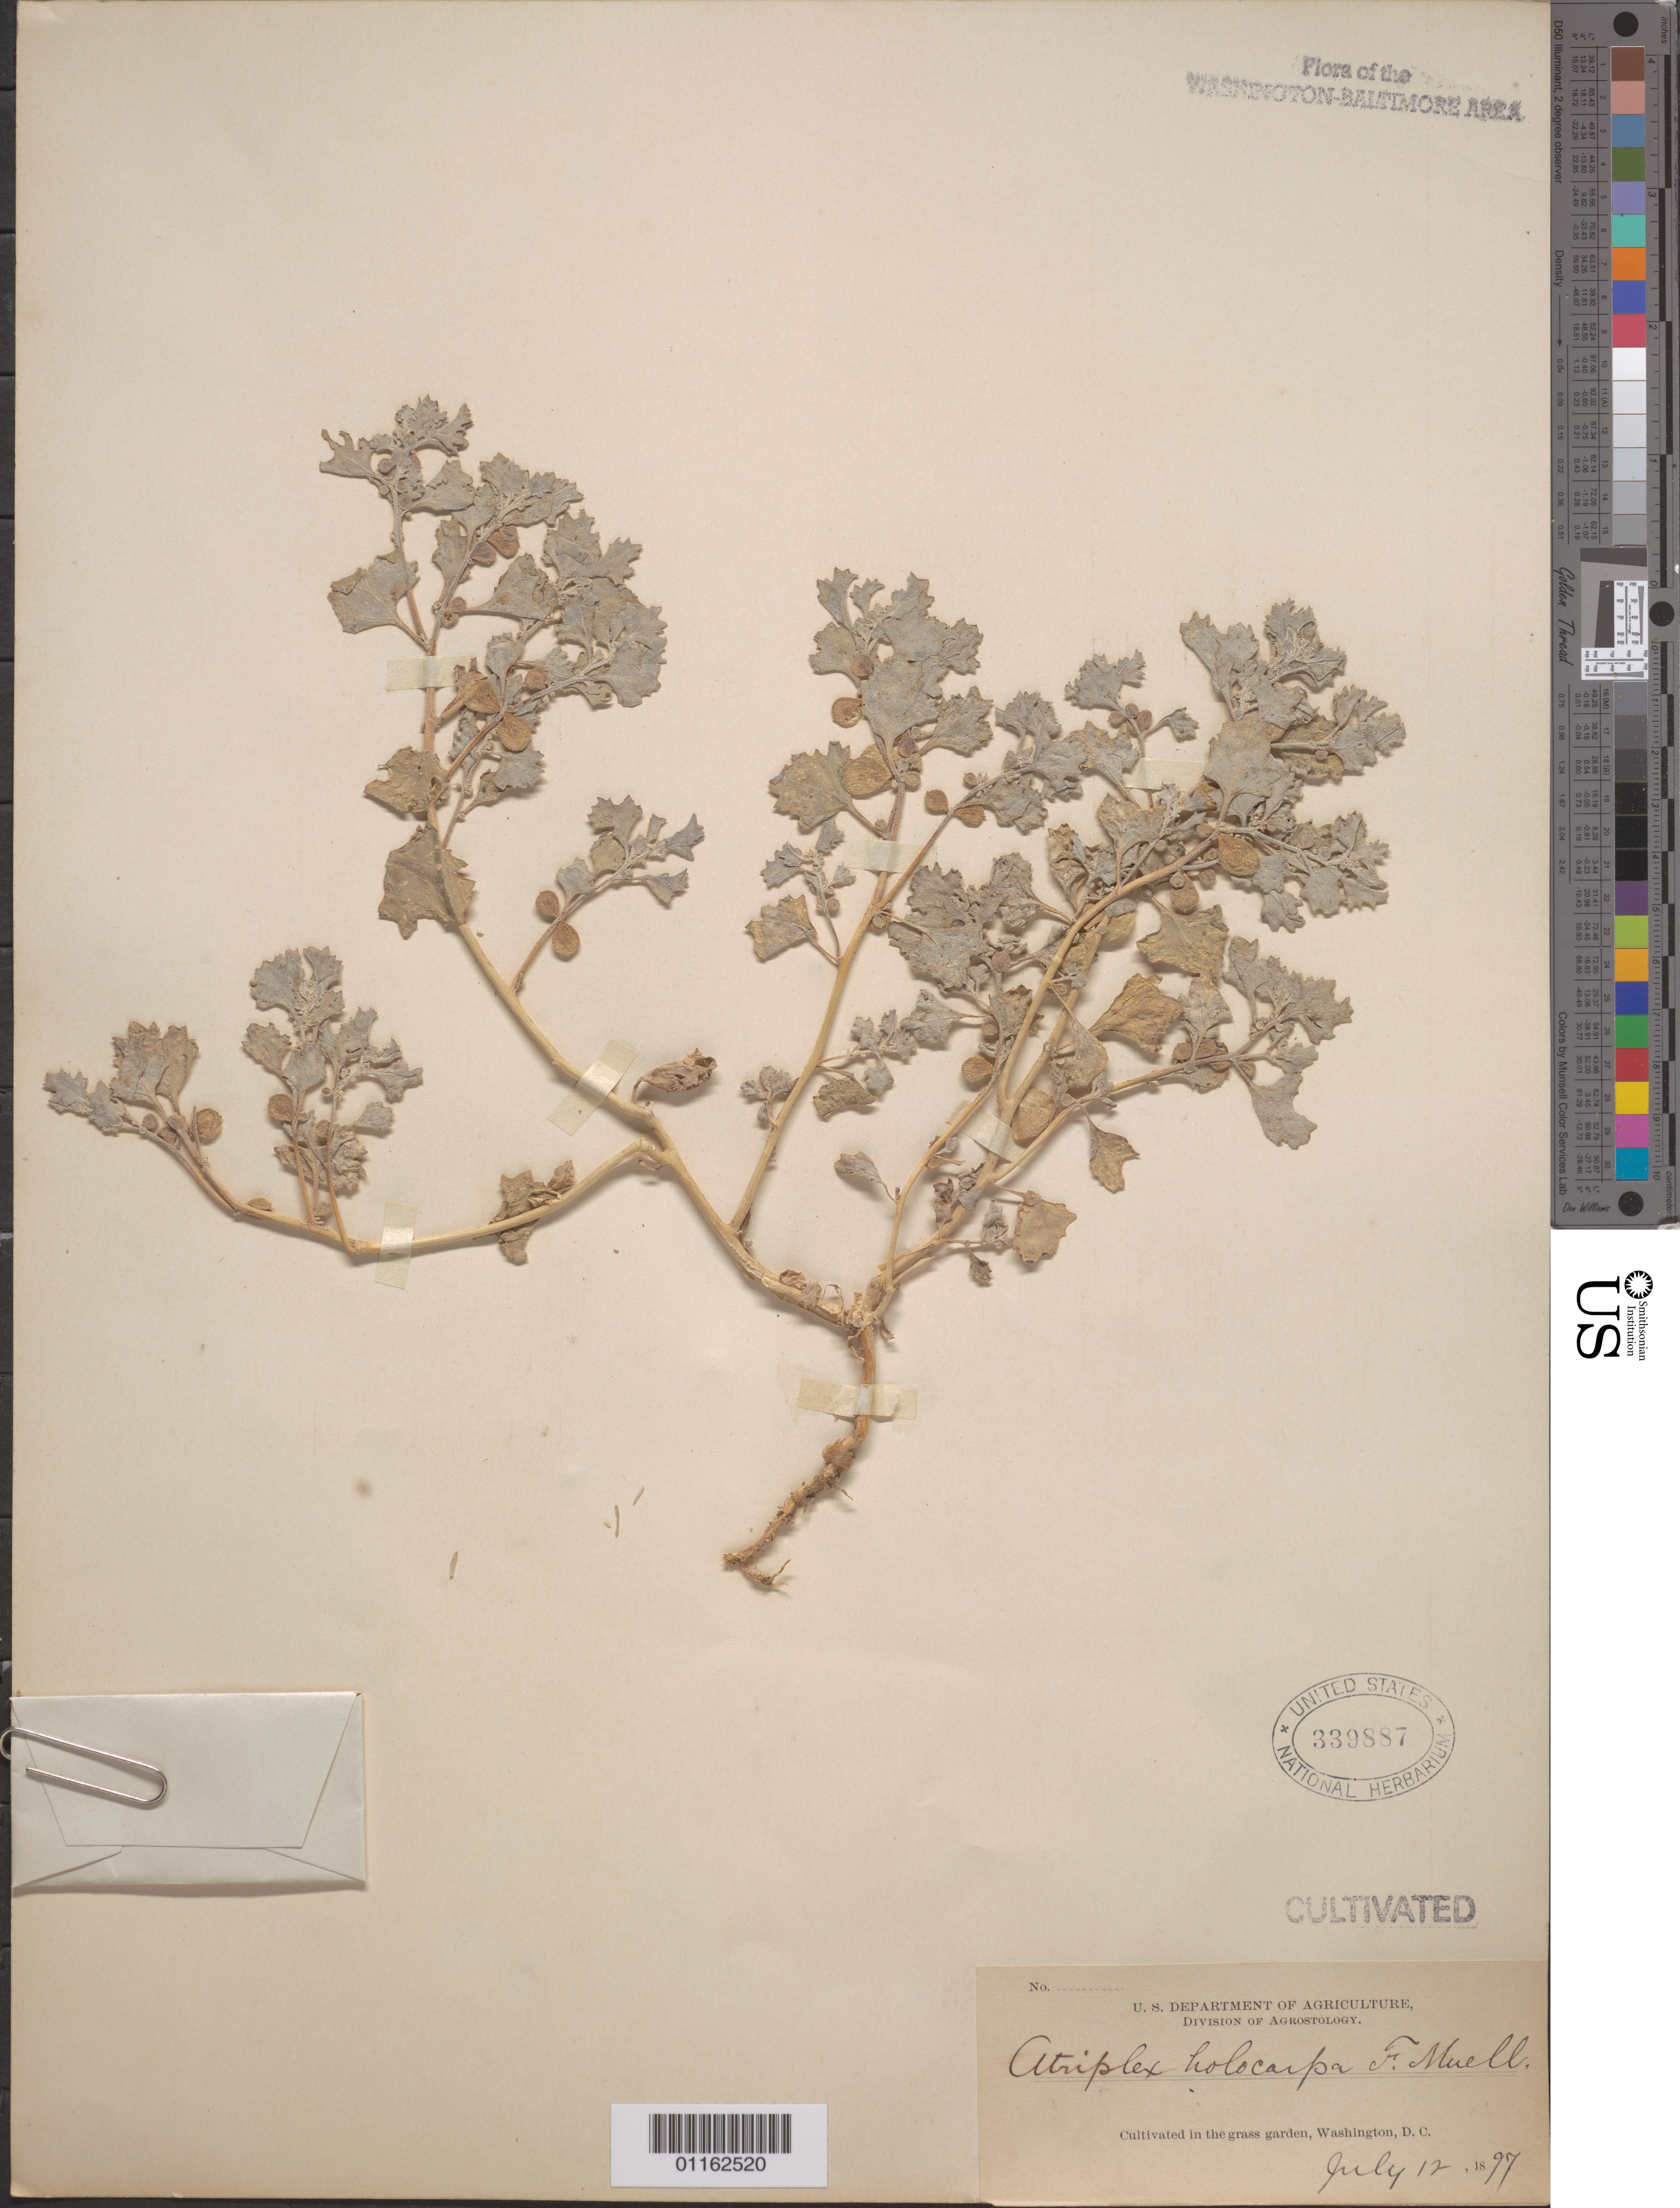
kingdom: Plantae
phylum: Tracheophyta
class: Magnoliopsida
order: Caryophyllales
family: Amaranthaceae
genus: Atriplex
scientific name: Atriplex holocarpa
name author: F. Muell.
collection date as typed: July 12, 1897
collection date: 1897-07-12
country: United States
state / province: District of Columbia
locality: Cultivated in grass garden (USDA).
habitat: grass garden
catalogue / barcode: US 339887